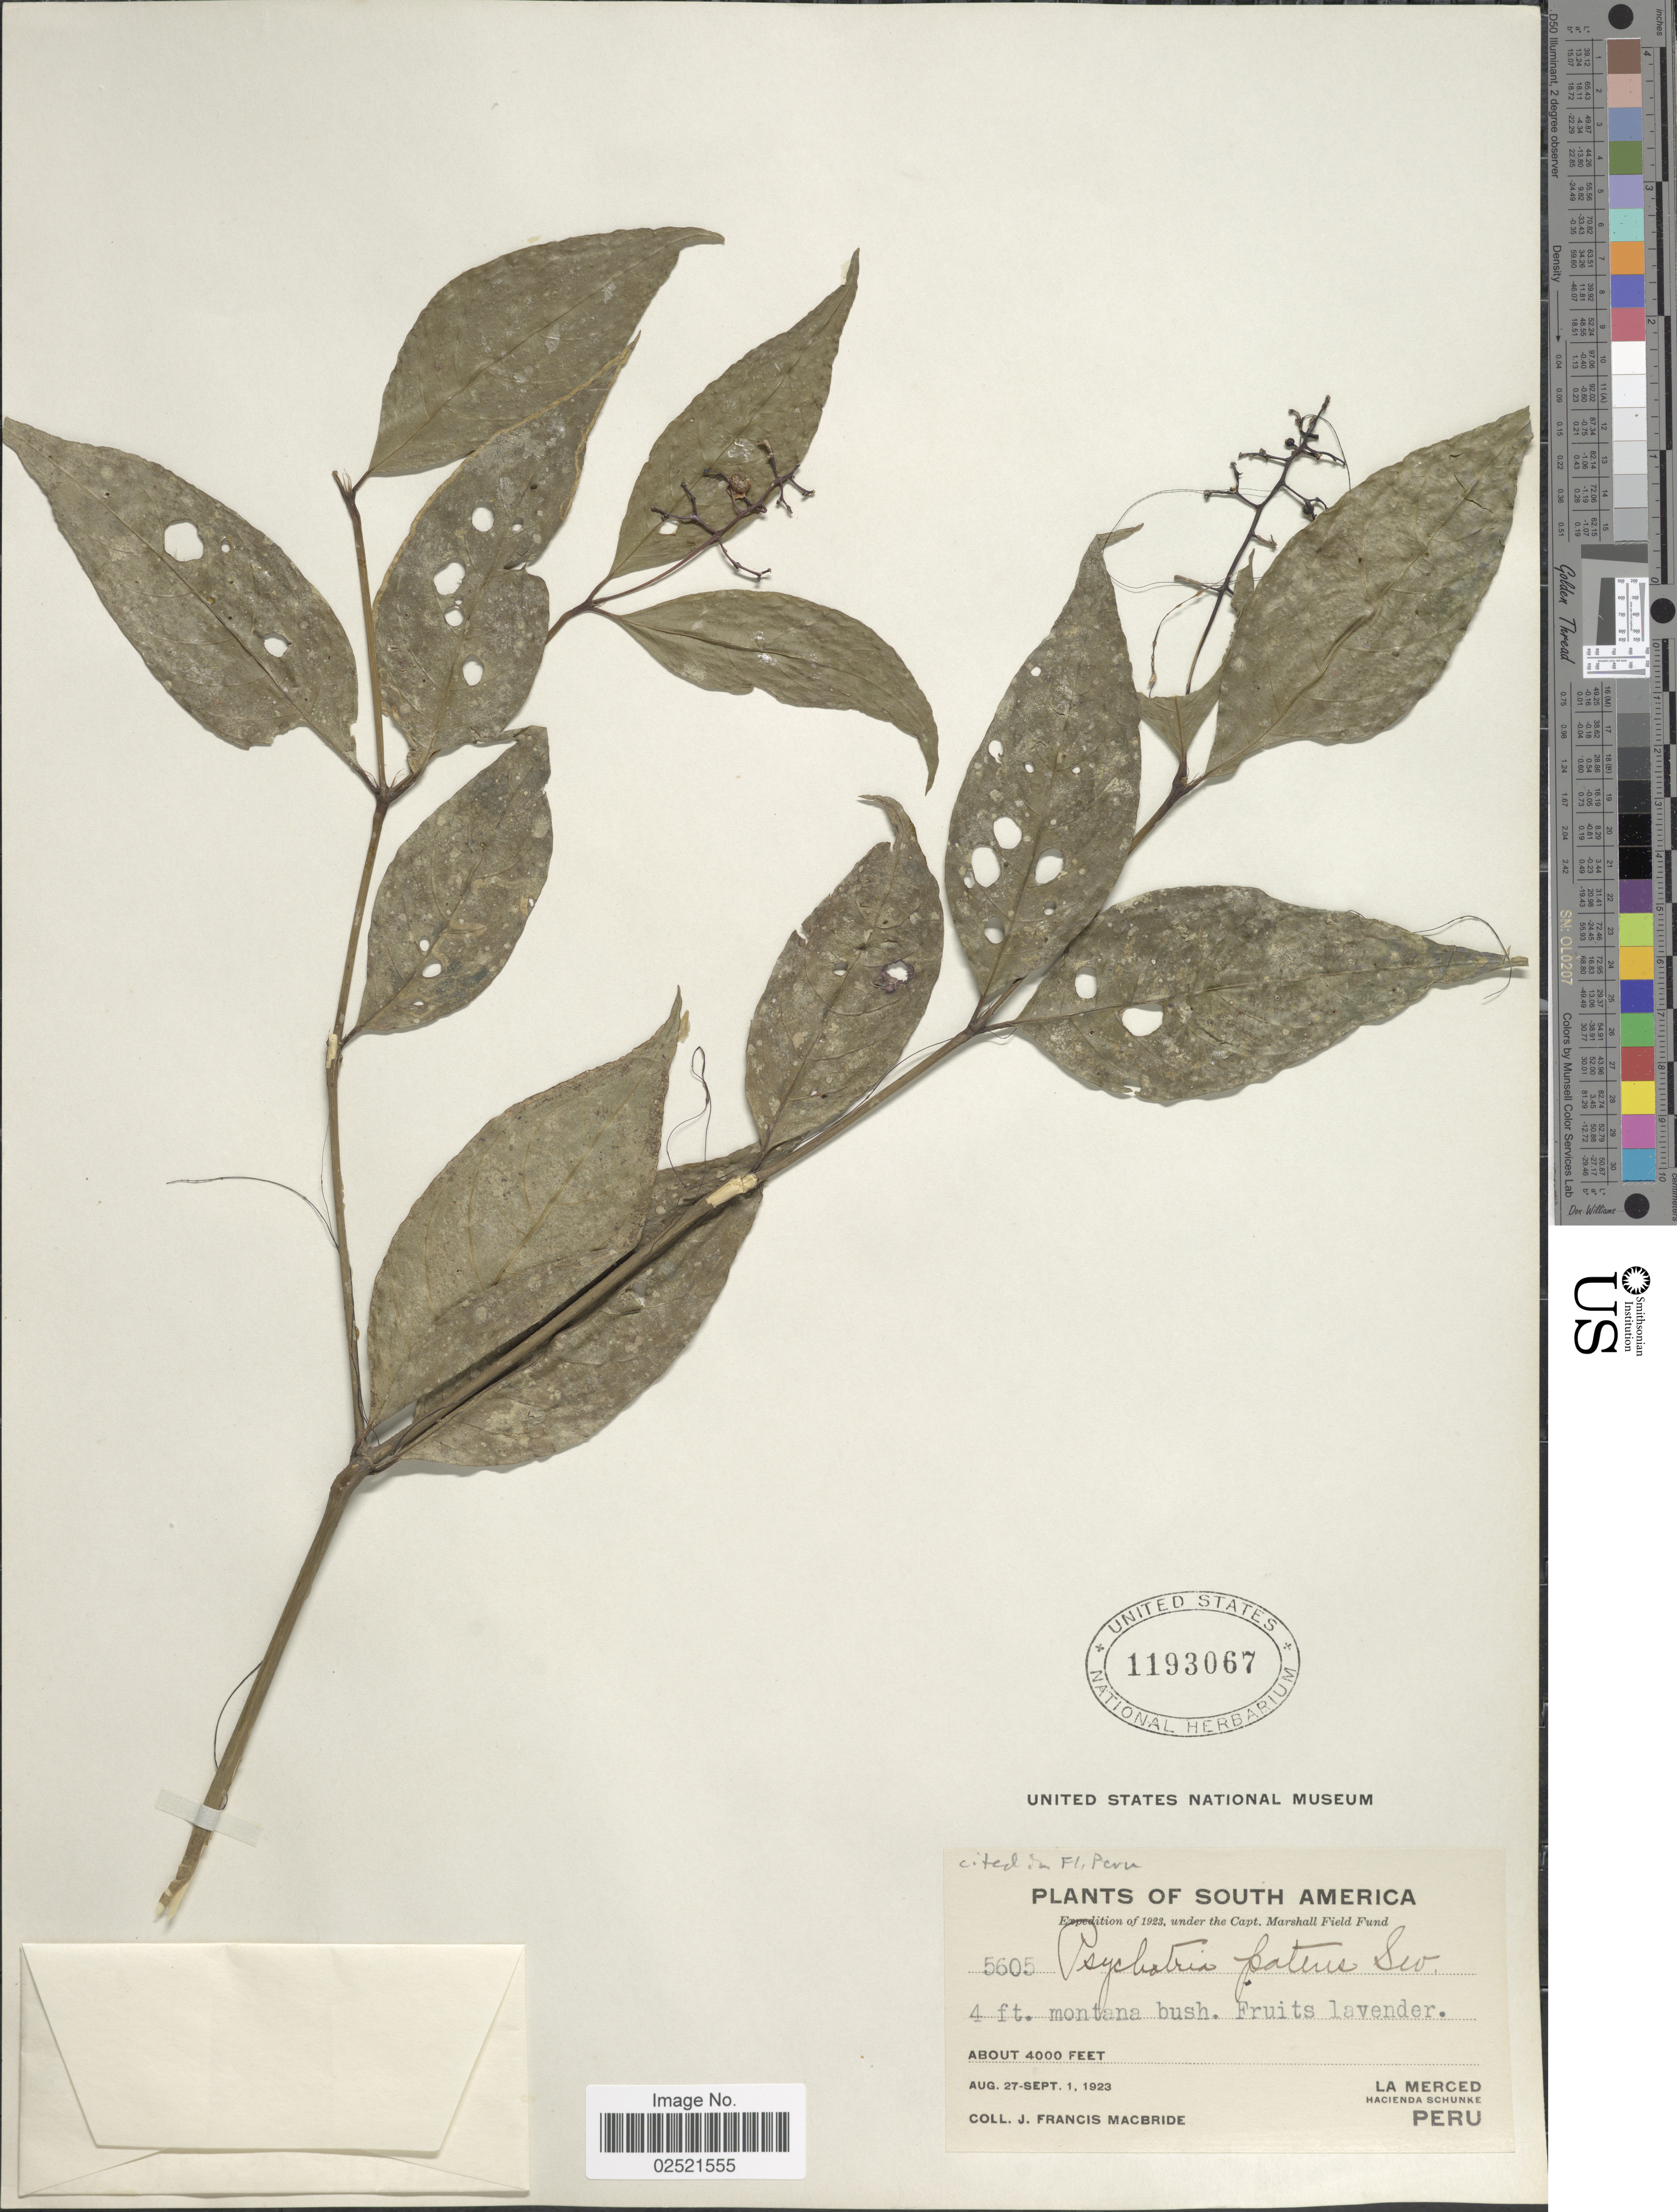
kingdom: Plantae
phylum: Tracheophyta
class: Magnoliopsida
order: Gentianales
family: Rubiaceae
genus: Psychotria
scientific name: Psychotria patens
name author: Sw.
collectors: J. F. Macbride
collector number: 5605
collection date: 1923-08-27/1923-09-01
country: Peru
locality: La Merced, Hacienda Schunke.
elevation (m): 1219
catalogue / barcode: US 1193067